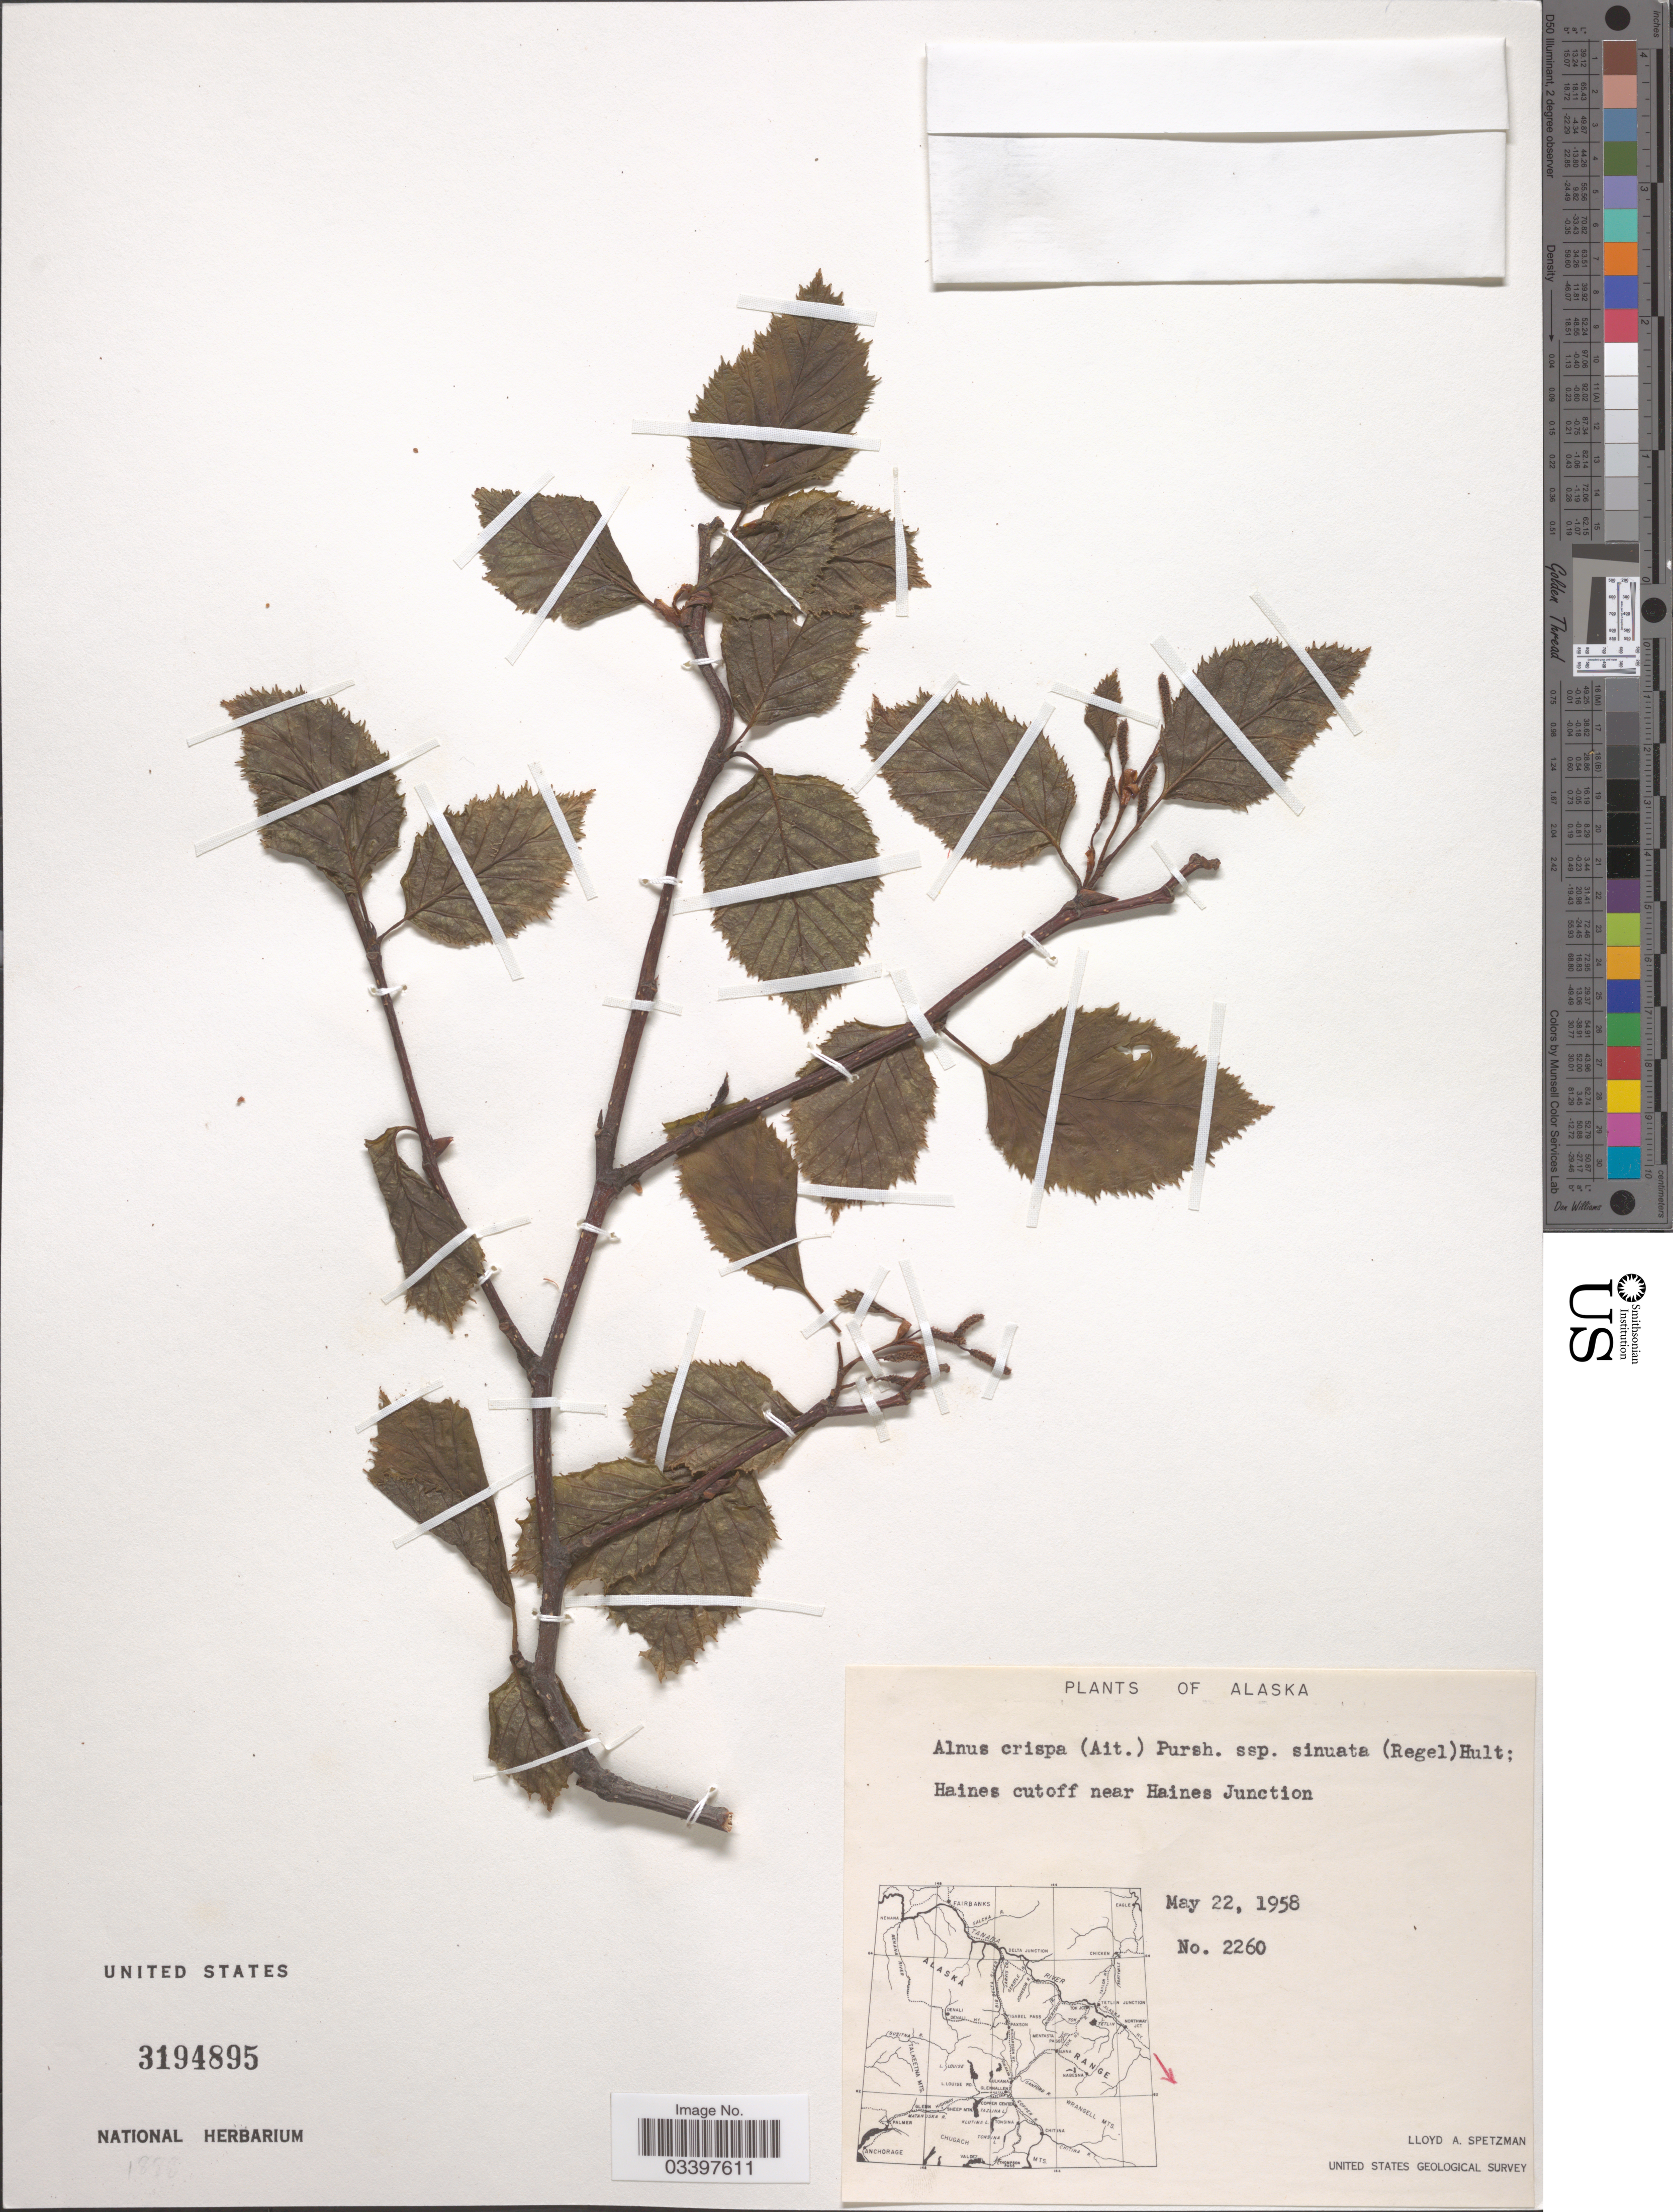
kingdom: Plantae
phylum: Tracheophyta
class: Magnoliopsida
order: Fagales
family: Betulaceae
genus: Alnus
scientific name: Alnus alnobetula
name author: (Ehrh.) K. Koch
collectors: L. Spetzman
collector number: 2260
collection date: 1958-05-22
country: United States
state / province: Alaska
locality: Haines cutoff near Haines Junction.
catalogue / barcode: US 3194895